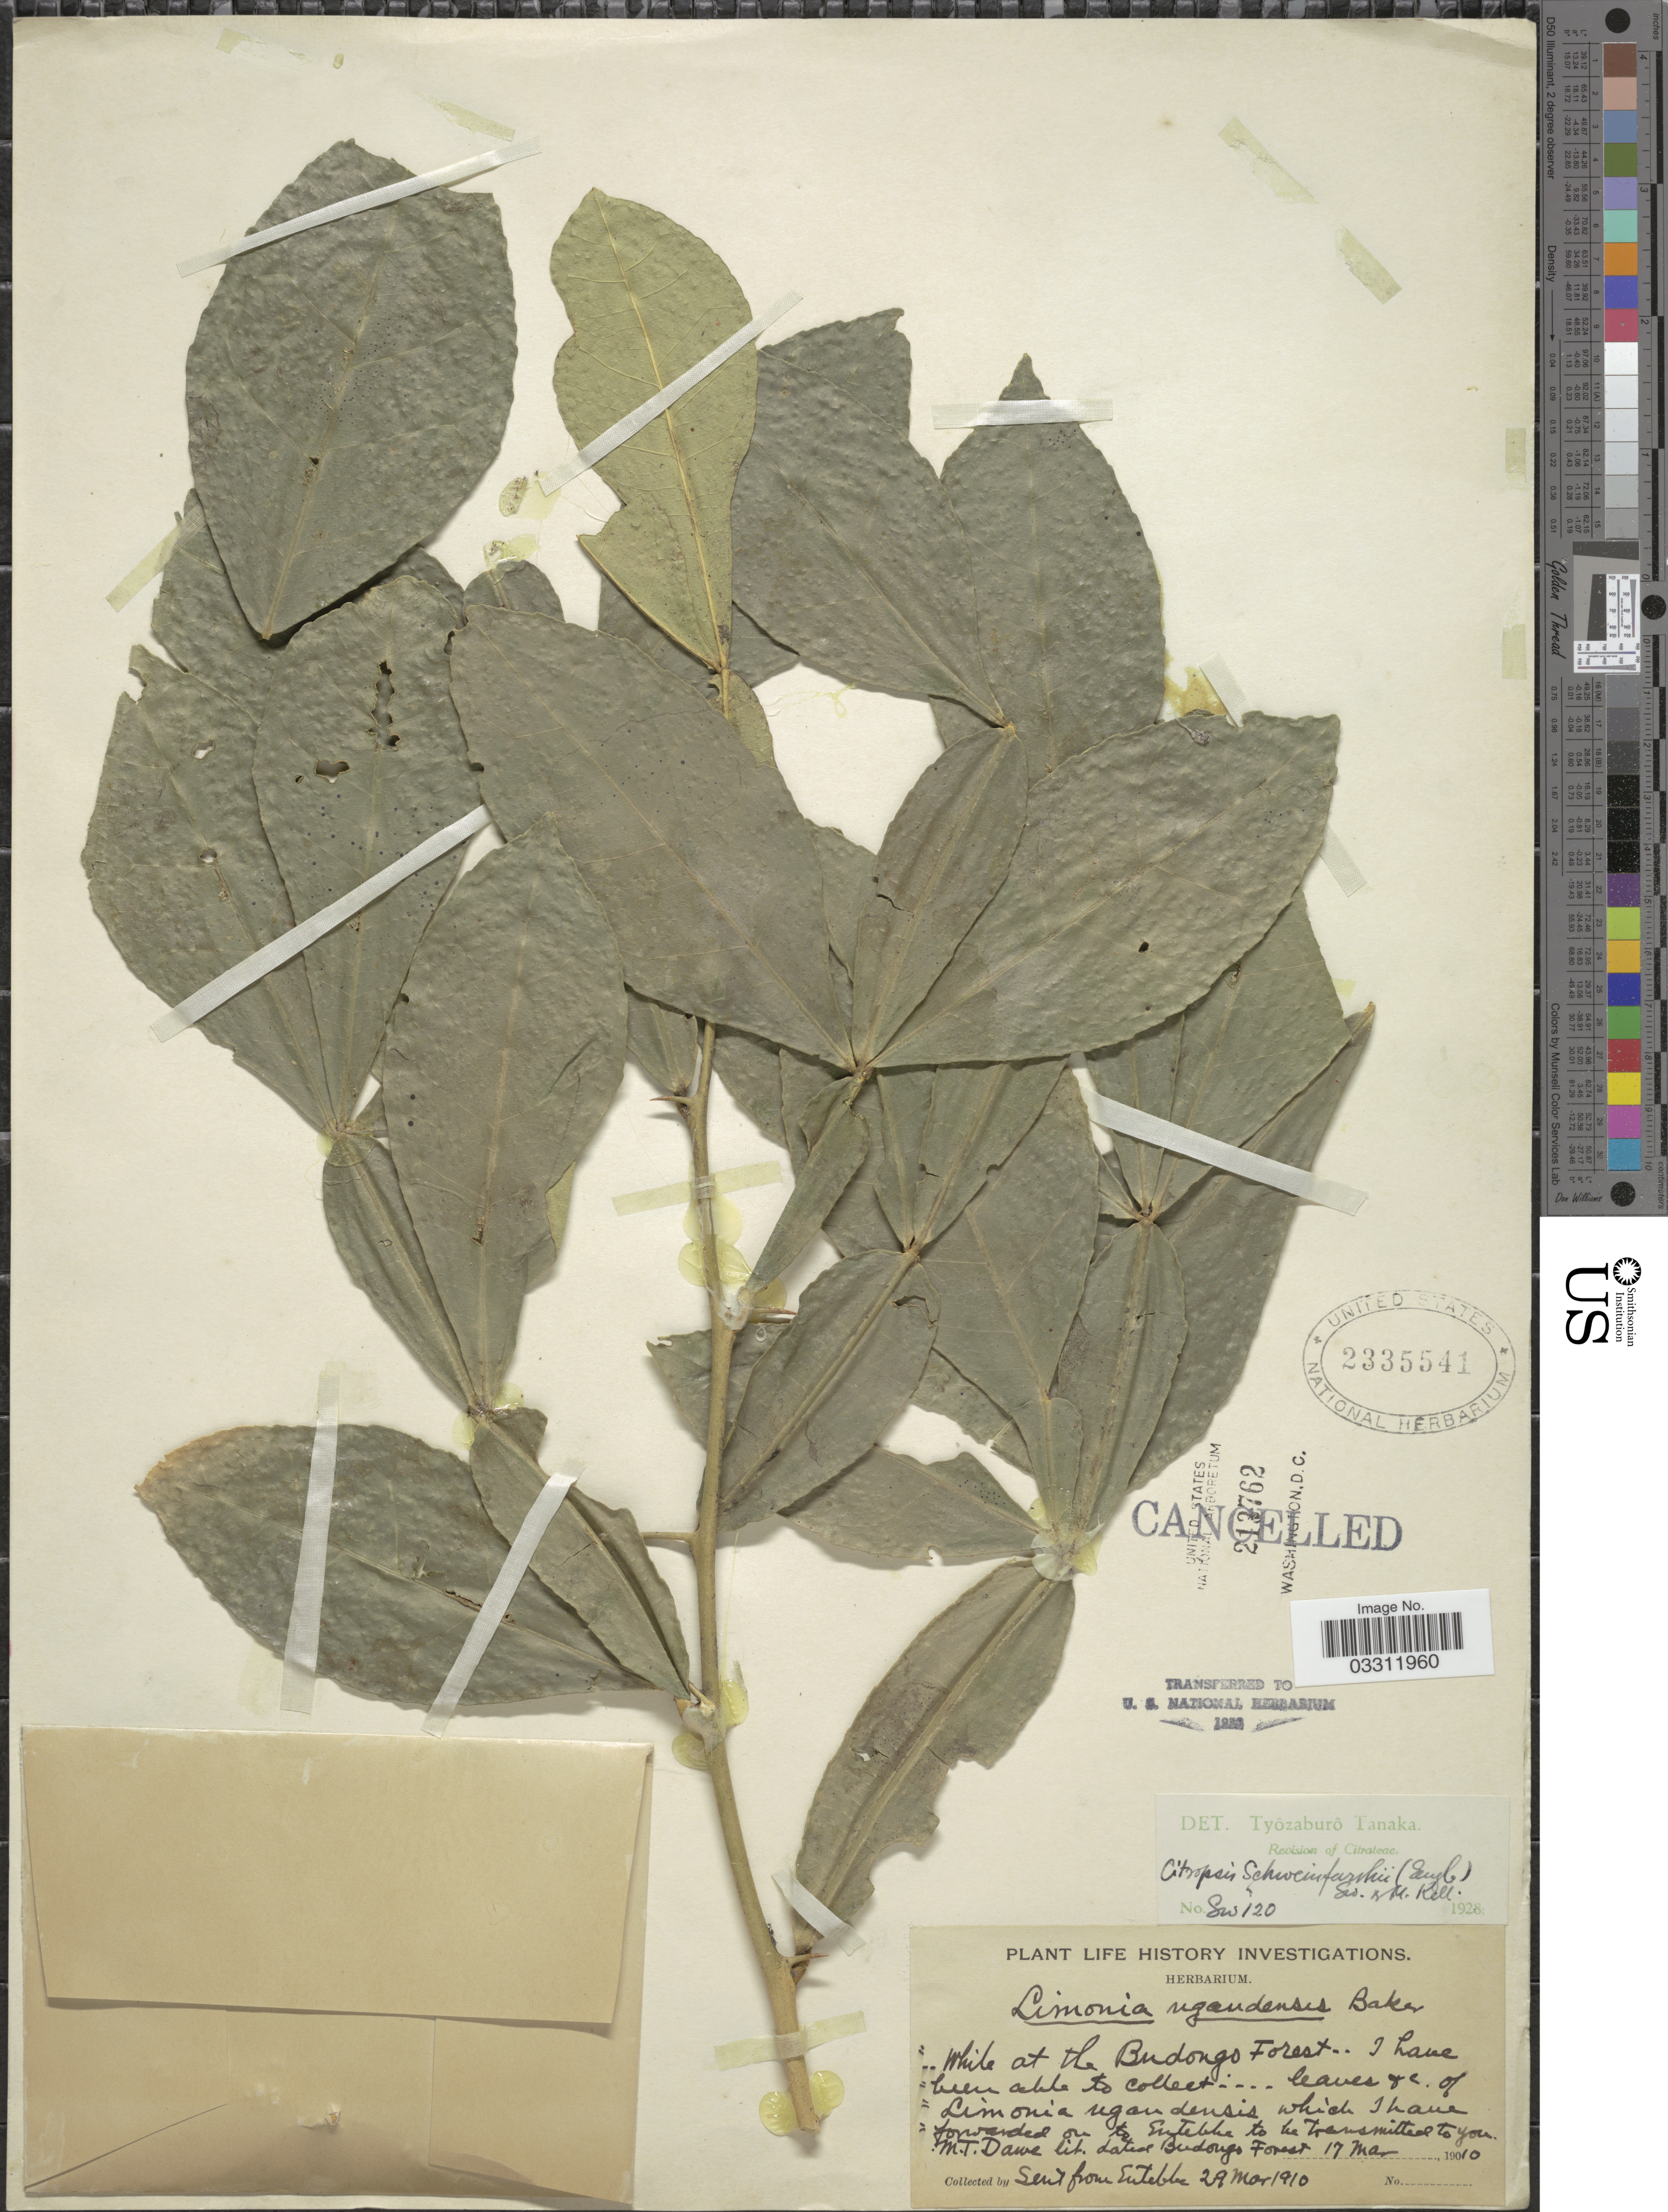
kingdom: Plantae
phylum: Tracheophyta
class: Magnoliopsida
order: Sapindales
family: Rutaceae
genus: Citropsis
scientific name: Citropsis schweinfurthii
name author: Swingle & M. Kellerm.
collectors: M. T. Dawe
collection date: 1910-03-17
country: Uganda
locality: Budongo Forest, Entebbe.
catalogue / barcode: US 2335541